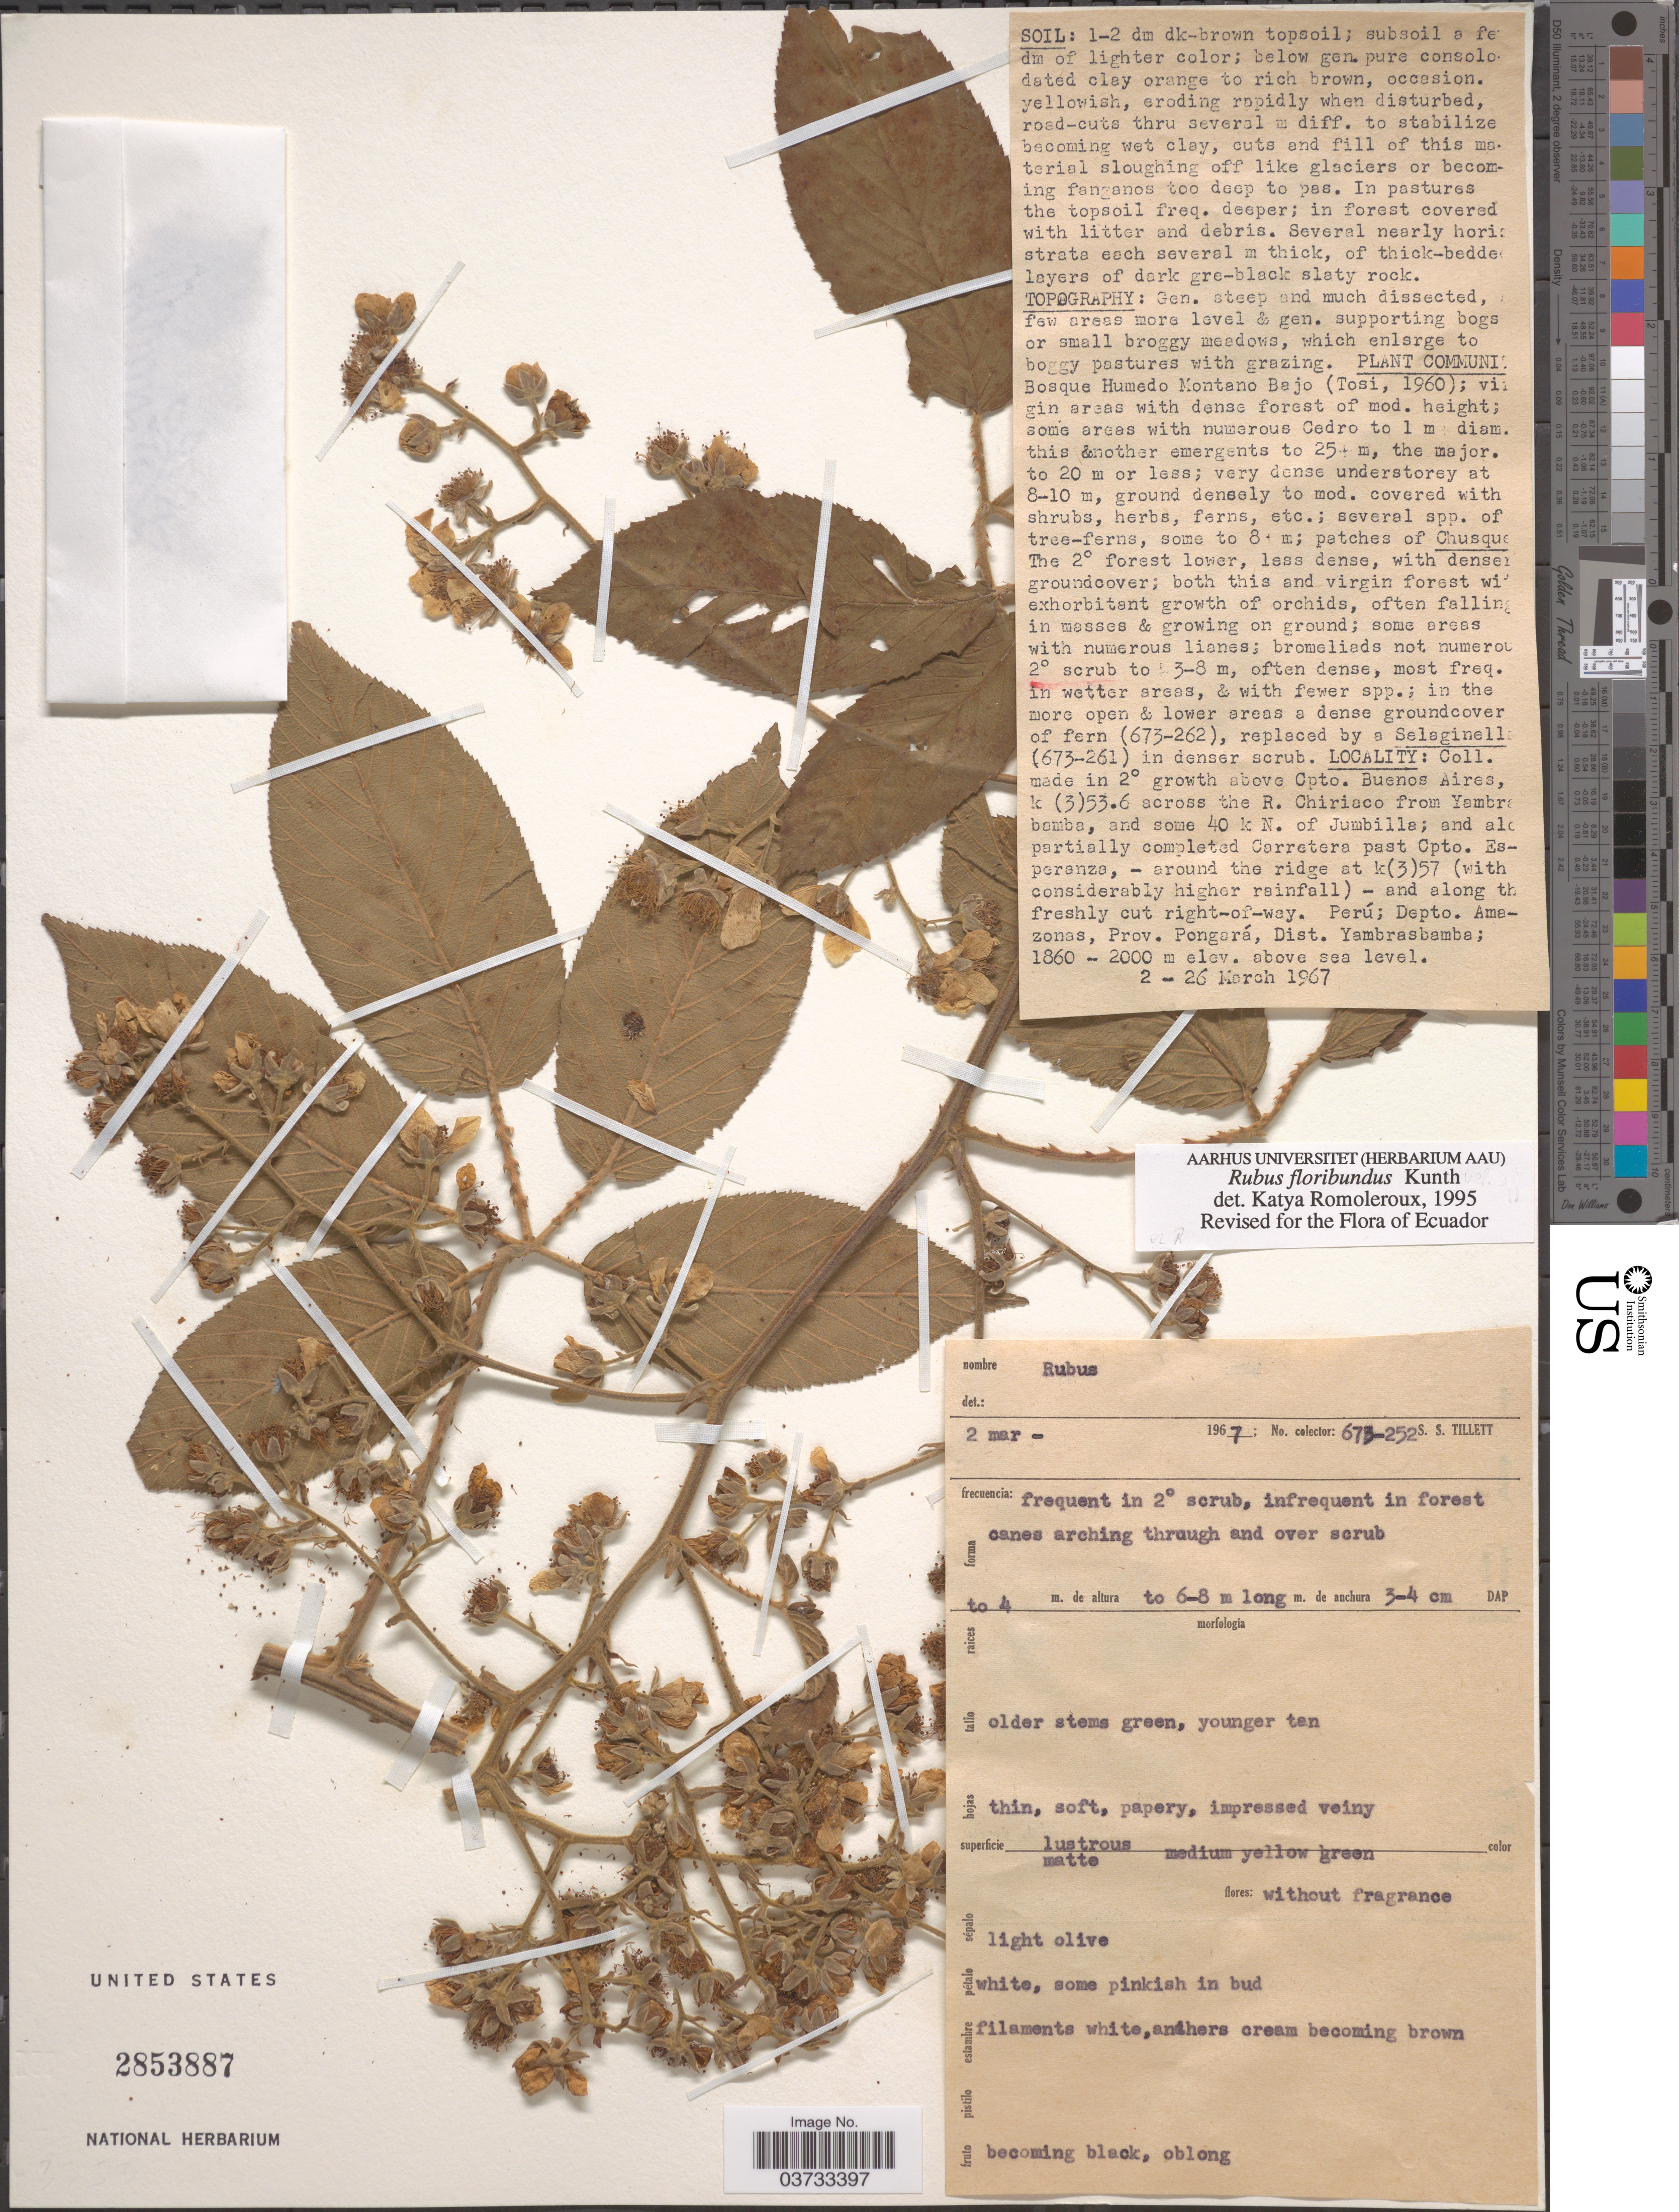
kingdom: Plantae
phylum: Tracheophyta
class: Magnoliopsida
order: Rosales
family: Rosaceae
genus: Rubus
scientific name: Rubus floribundus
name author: Kunth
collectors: S. S. Tillett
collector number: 673-252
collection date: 1967-03-02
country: Peru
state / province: Amazonas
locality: Above Cpto. Buenos Aires, k (3)53.6 across the R. Chiriaco from Yambrabamba, and some 40 k N. of Jumbilla. Carretera past Cpto. Esperanza, - around the ridge at k(3)57. Depto. Amazonas, Prov. Pongará, Dist. Yambrasbamba.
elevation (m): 1860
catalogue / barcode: US 2853887